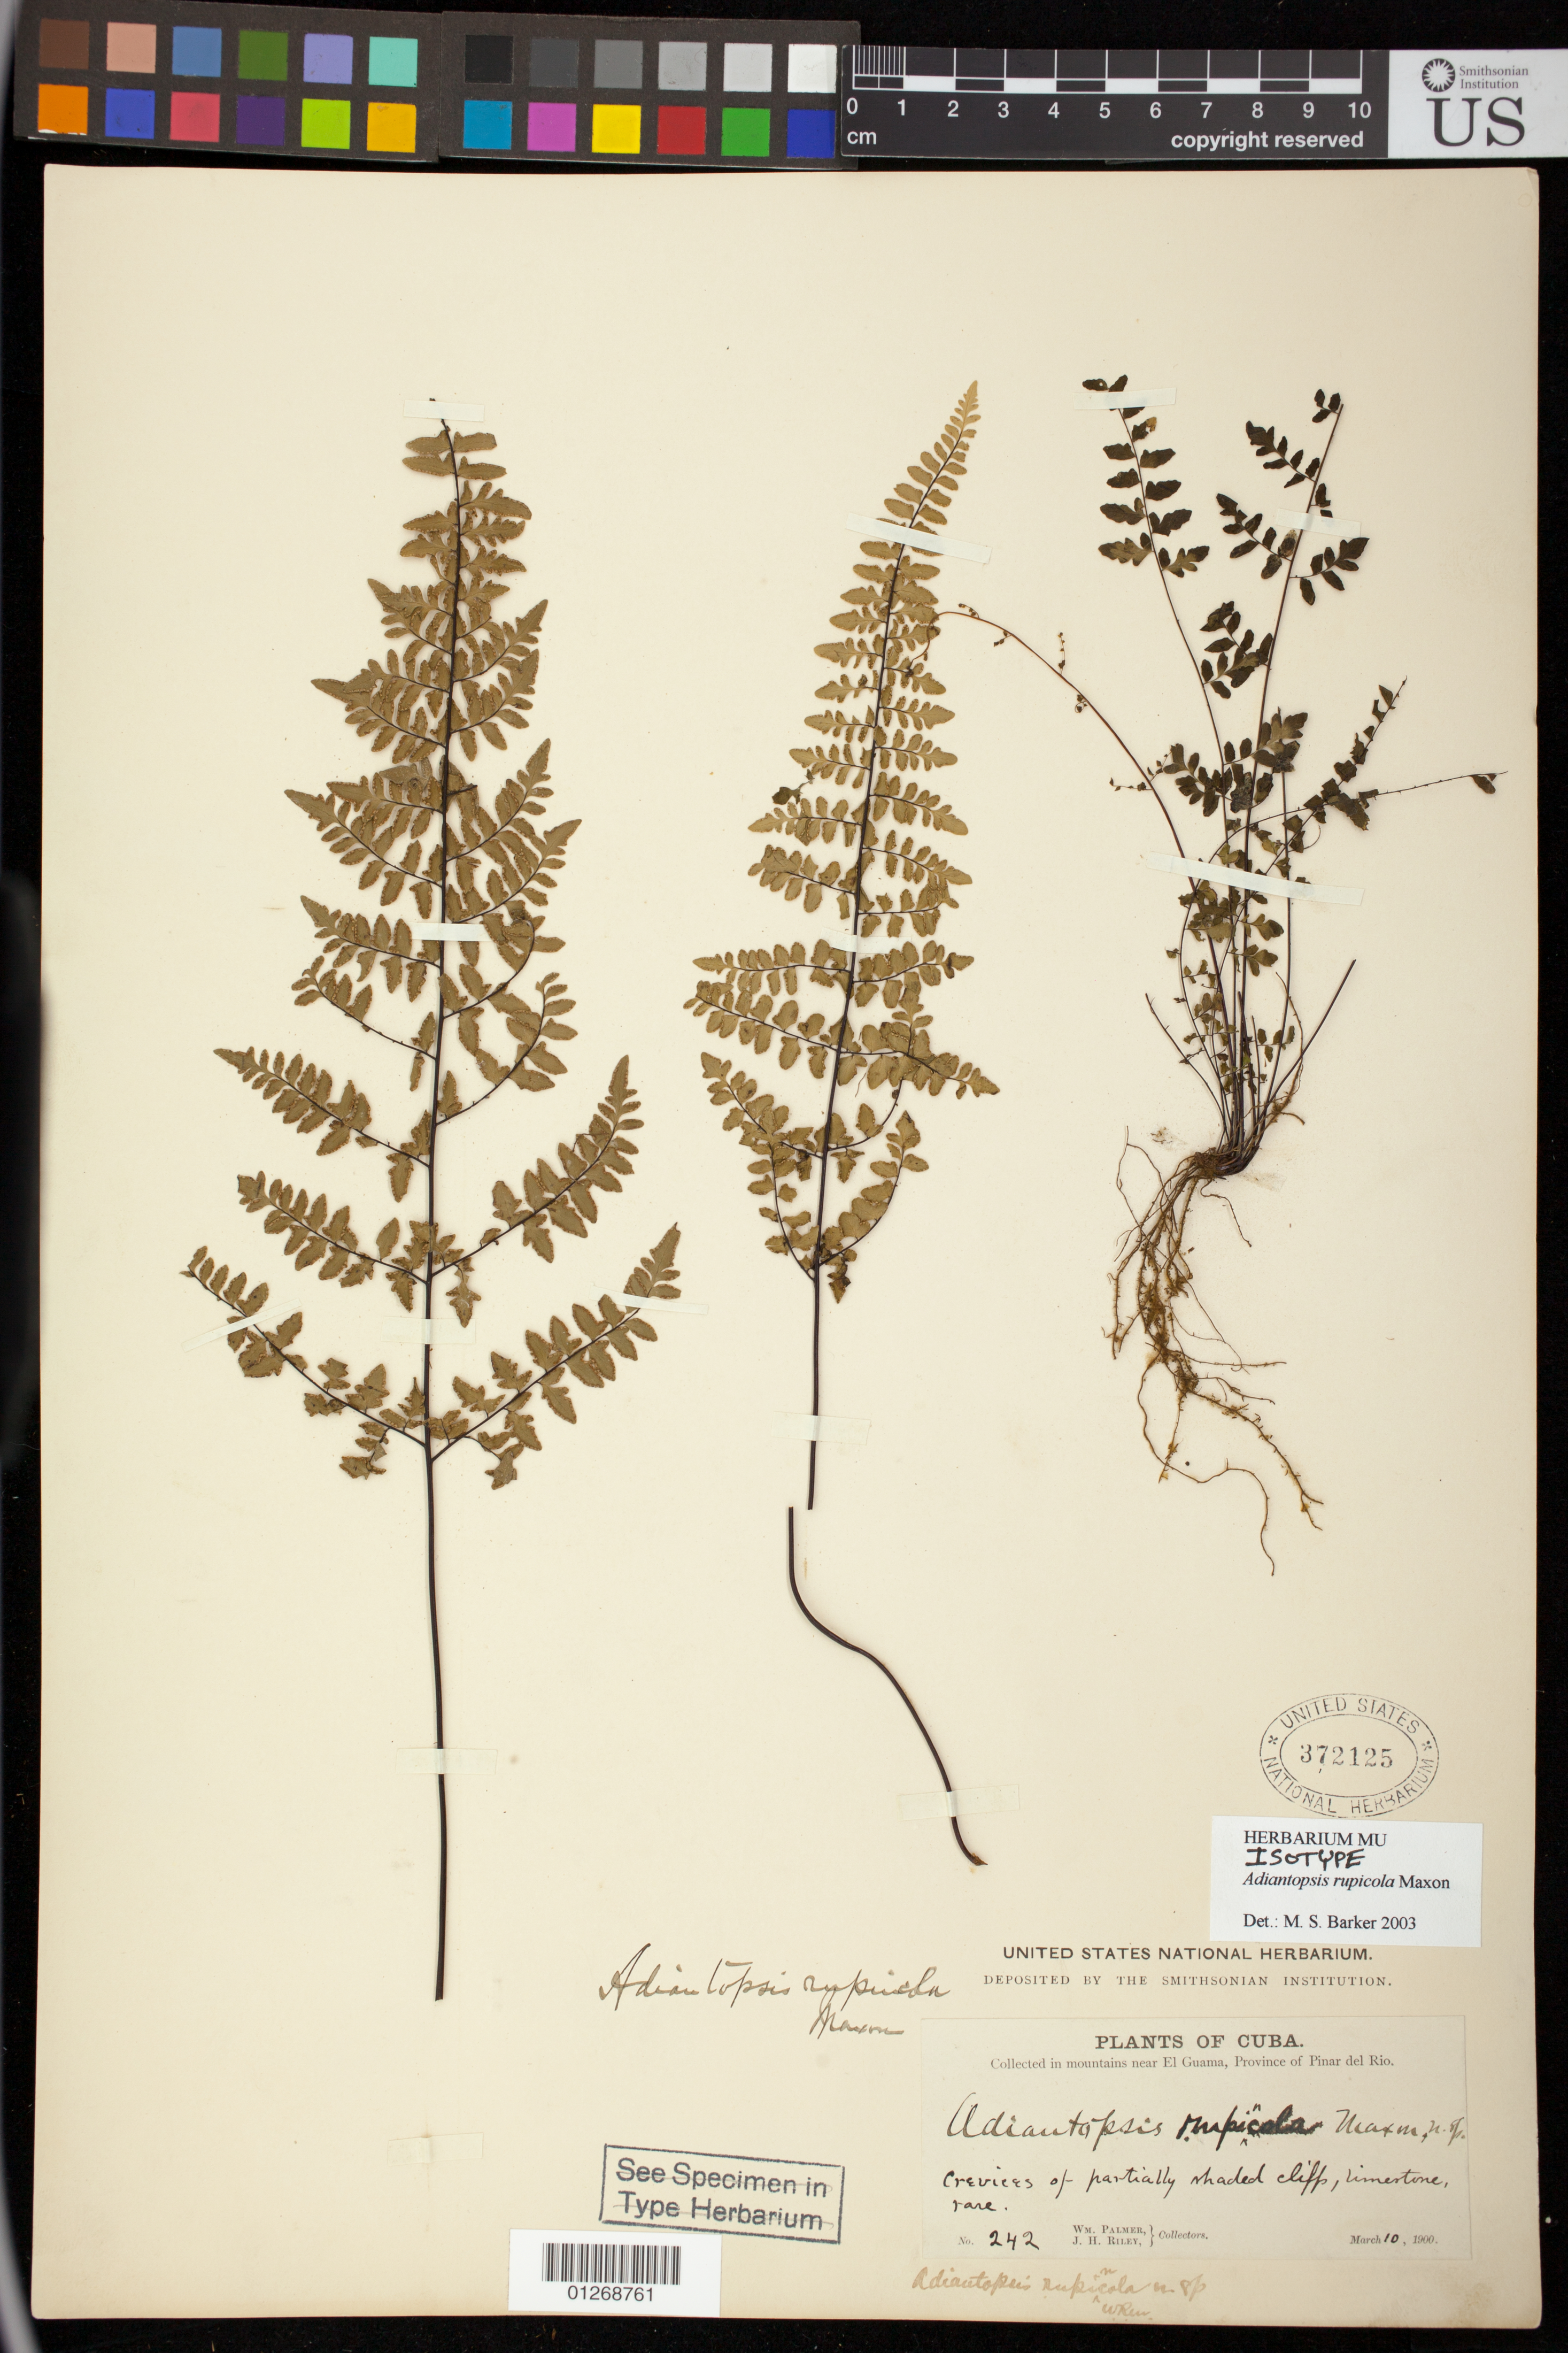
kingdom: Plantae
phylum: Tracheophyta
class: Polypodiopsida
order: Polypodiales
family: Pteridaceae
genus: Adiantopsis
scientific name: Adiantopsis rupicola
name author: Maxon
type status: Isotype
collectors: W. Palmer & J. H. Riley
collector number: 242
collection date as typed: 10 Mar 1900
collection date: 1900-03-10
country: Cuba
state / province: Pinar del Río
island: Greater Antilles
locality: Mountains near El Guama, province of Pinar del Rio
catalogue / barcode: US 372125